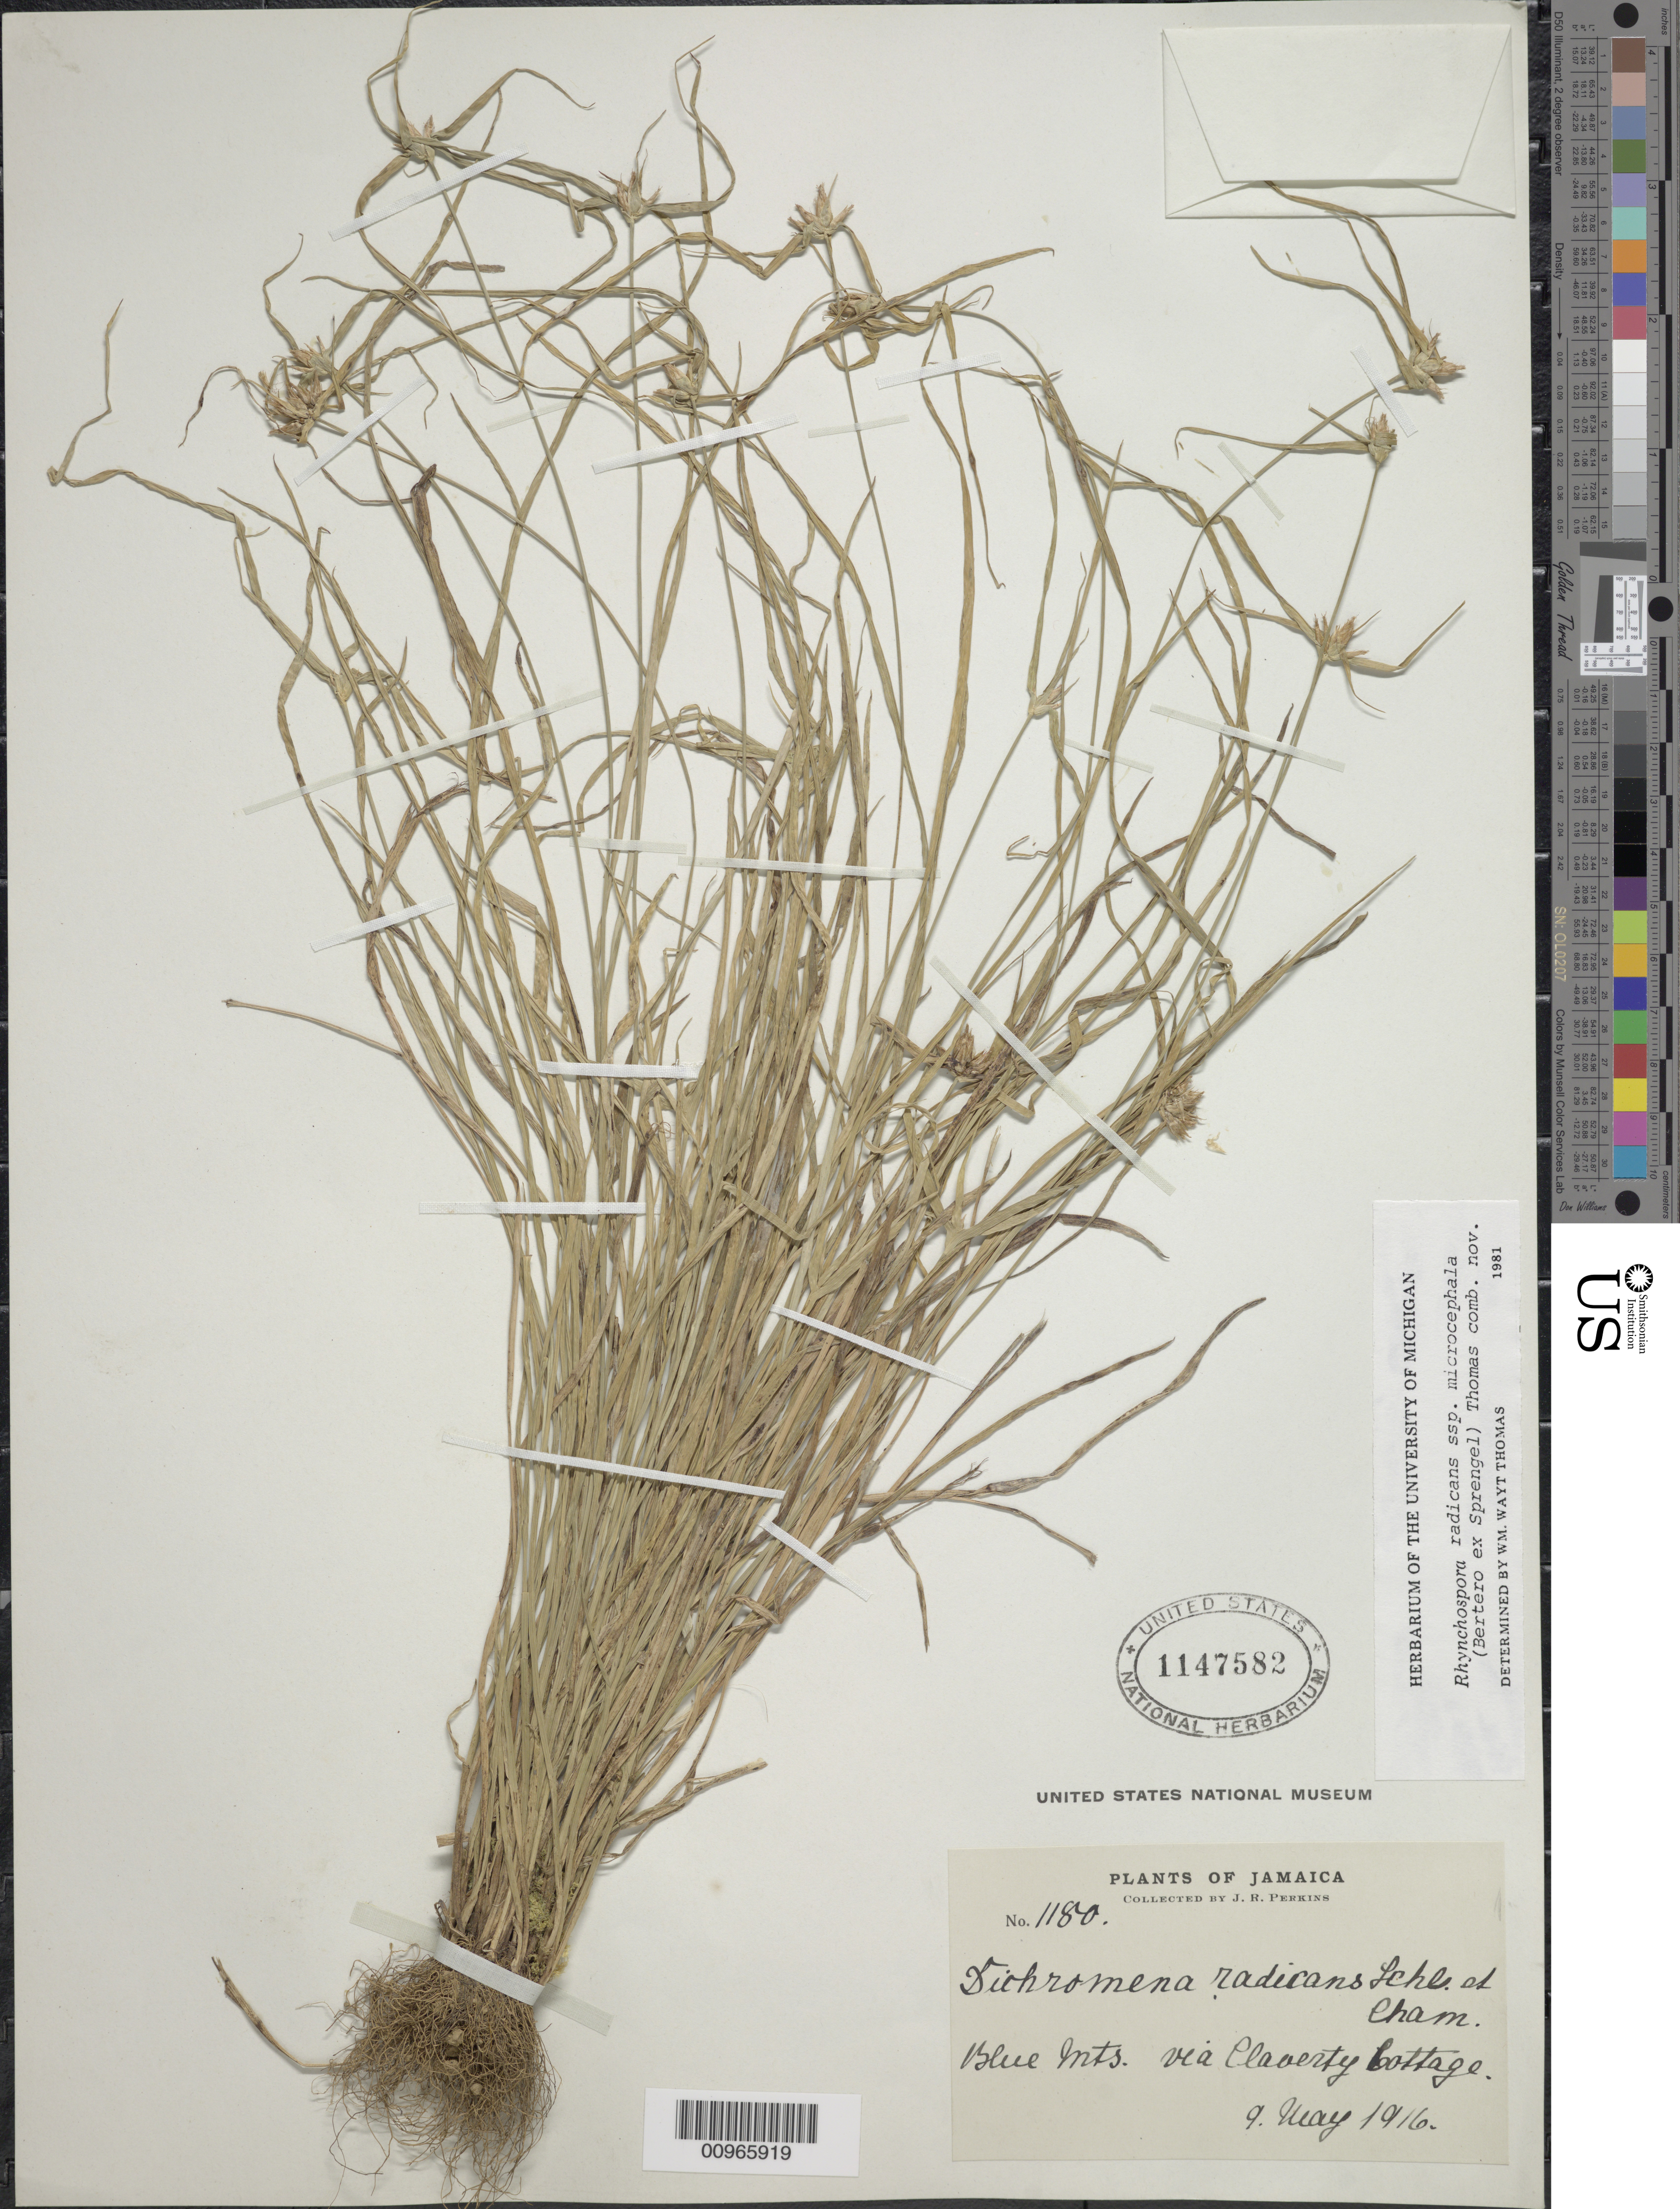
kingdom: Plantae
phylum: Tracheophyta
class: Liliopsida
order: Poales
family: Cyperaceae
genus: Rhynchospora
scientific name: Rhynchospora radicans subsp. microcephala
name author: (Bertero ex Spreng.) W.W. Thomas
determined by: Thomas, W. W., (NY), New York Botanical Garden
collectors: J. R. Perkins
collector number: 1180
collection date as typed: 09 May 1916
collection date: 1916-05-09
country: Jamaica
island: Jamaica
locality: Blue Mountains, via Claverty Cottage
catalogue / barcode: US 1147582